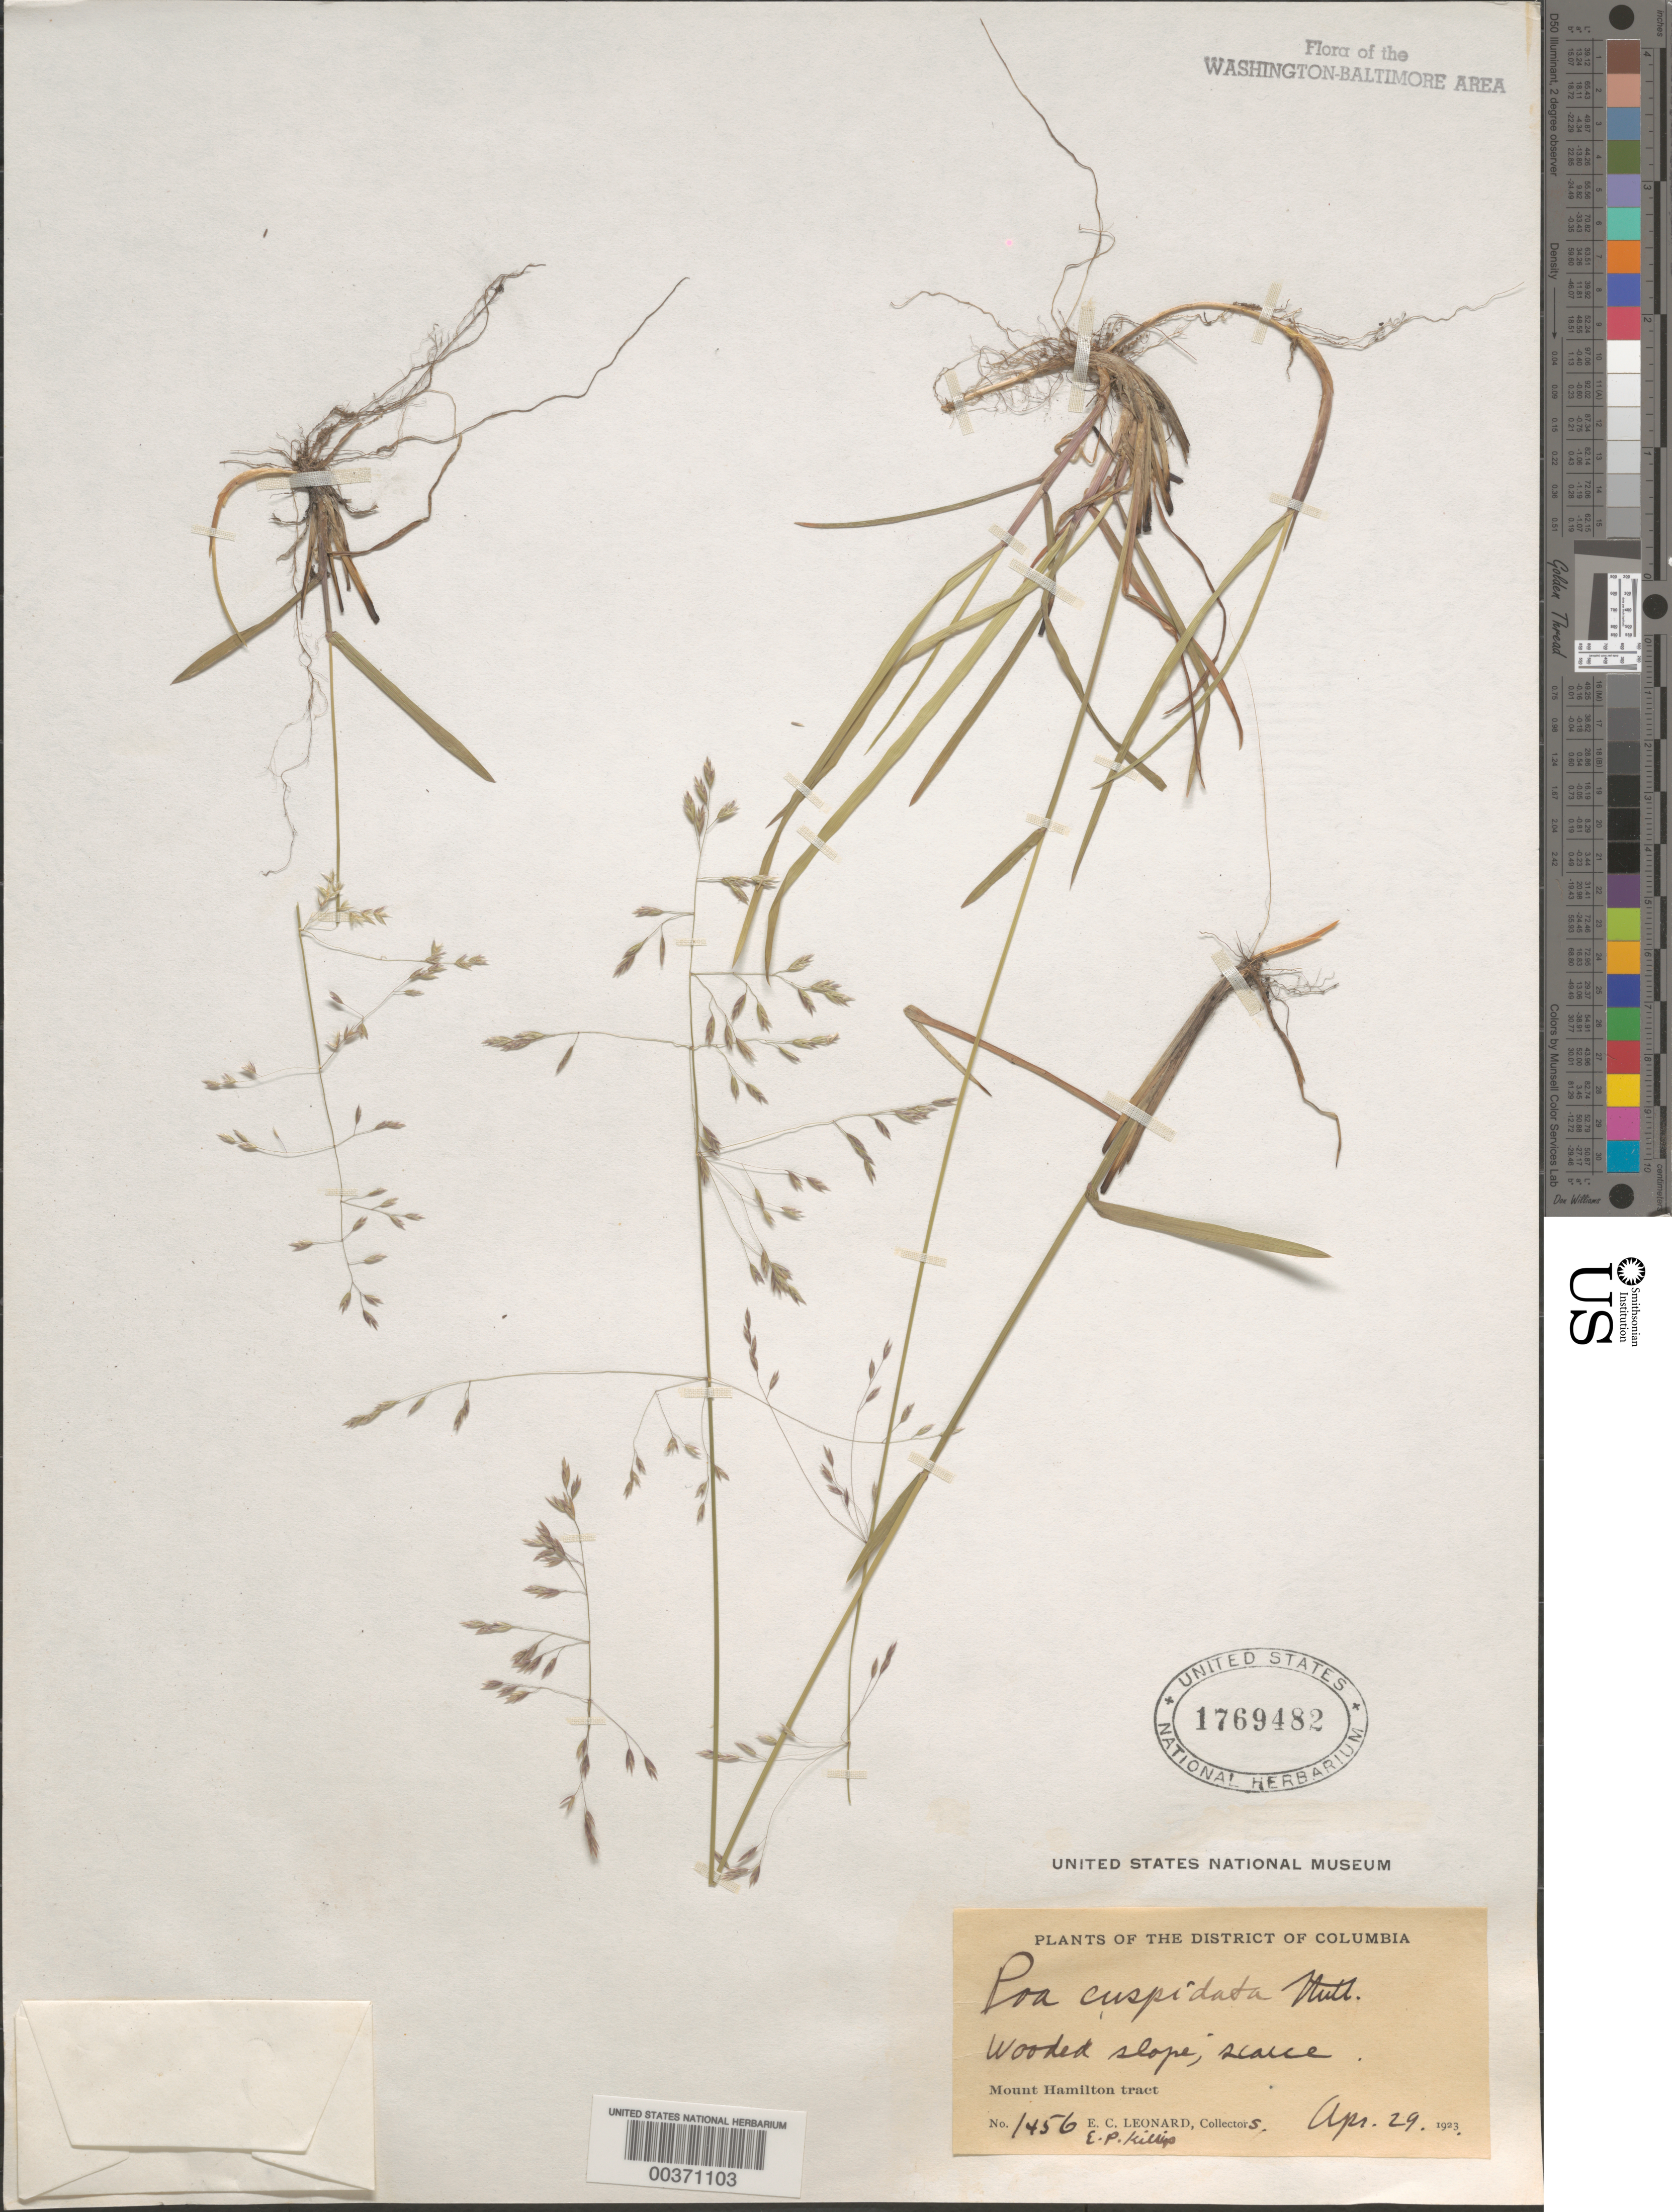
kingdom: Plantae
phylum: Tracheophyta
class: Liliopsida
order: Poales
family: Poaceae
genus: Poa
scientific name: Poa cuspidata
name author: Nutt.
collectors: E. C. Leonard & E. P. Killip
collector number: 1456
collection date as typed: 29 Apr 1923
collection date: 1923-04-29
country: United States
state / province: District of Columbia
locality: Mount Hamilton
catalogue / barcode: US 1769482